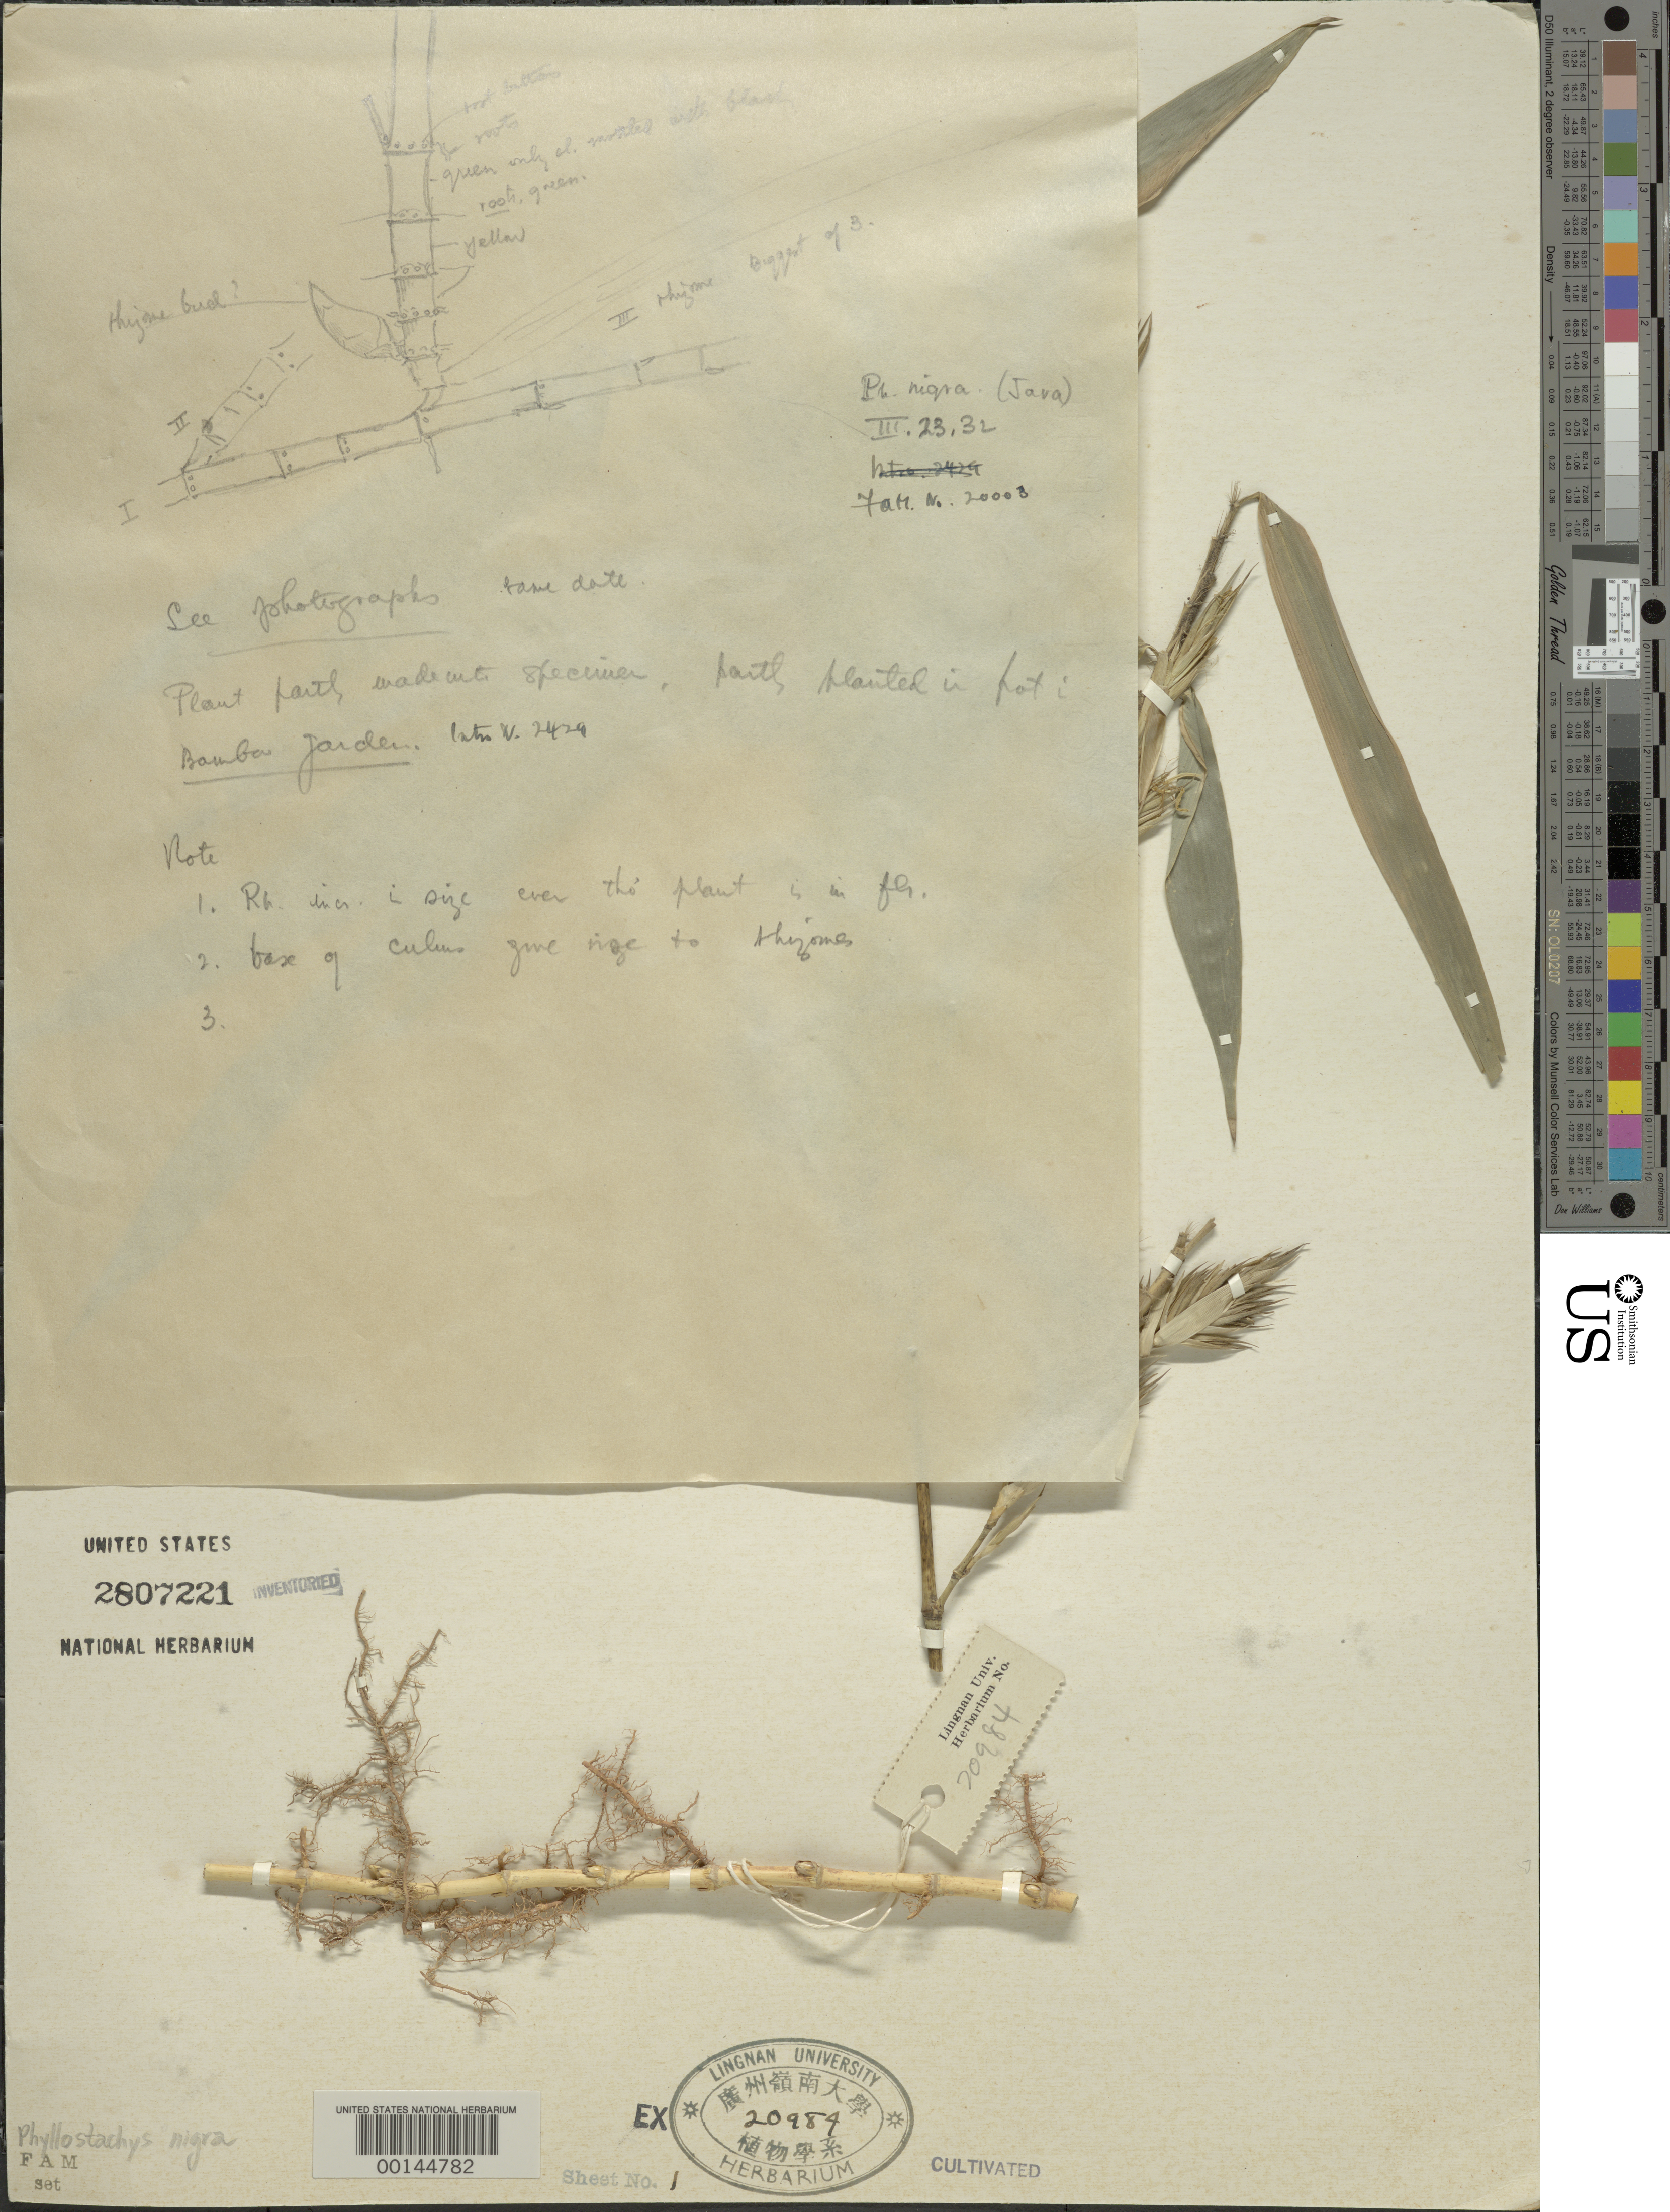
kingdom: Plantae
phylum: Tracheophyta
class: Liliopsida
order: Poales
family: Poaceae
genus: Phyllostachys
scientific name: Phyllostachys nigra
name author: (Lodd. ex Lindl.) Munro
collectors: F. A. McClure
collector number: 20003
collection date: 1925-04-28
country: China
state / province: Guangdong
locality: Oo Shek, on the Sui River, from Mr. Tsoi Hung Fan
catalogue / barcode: US 2807221